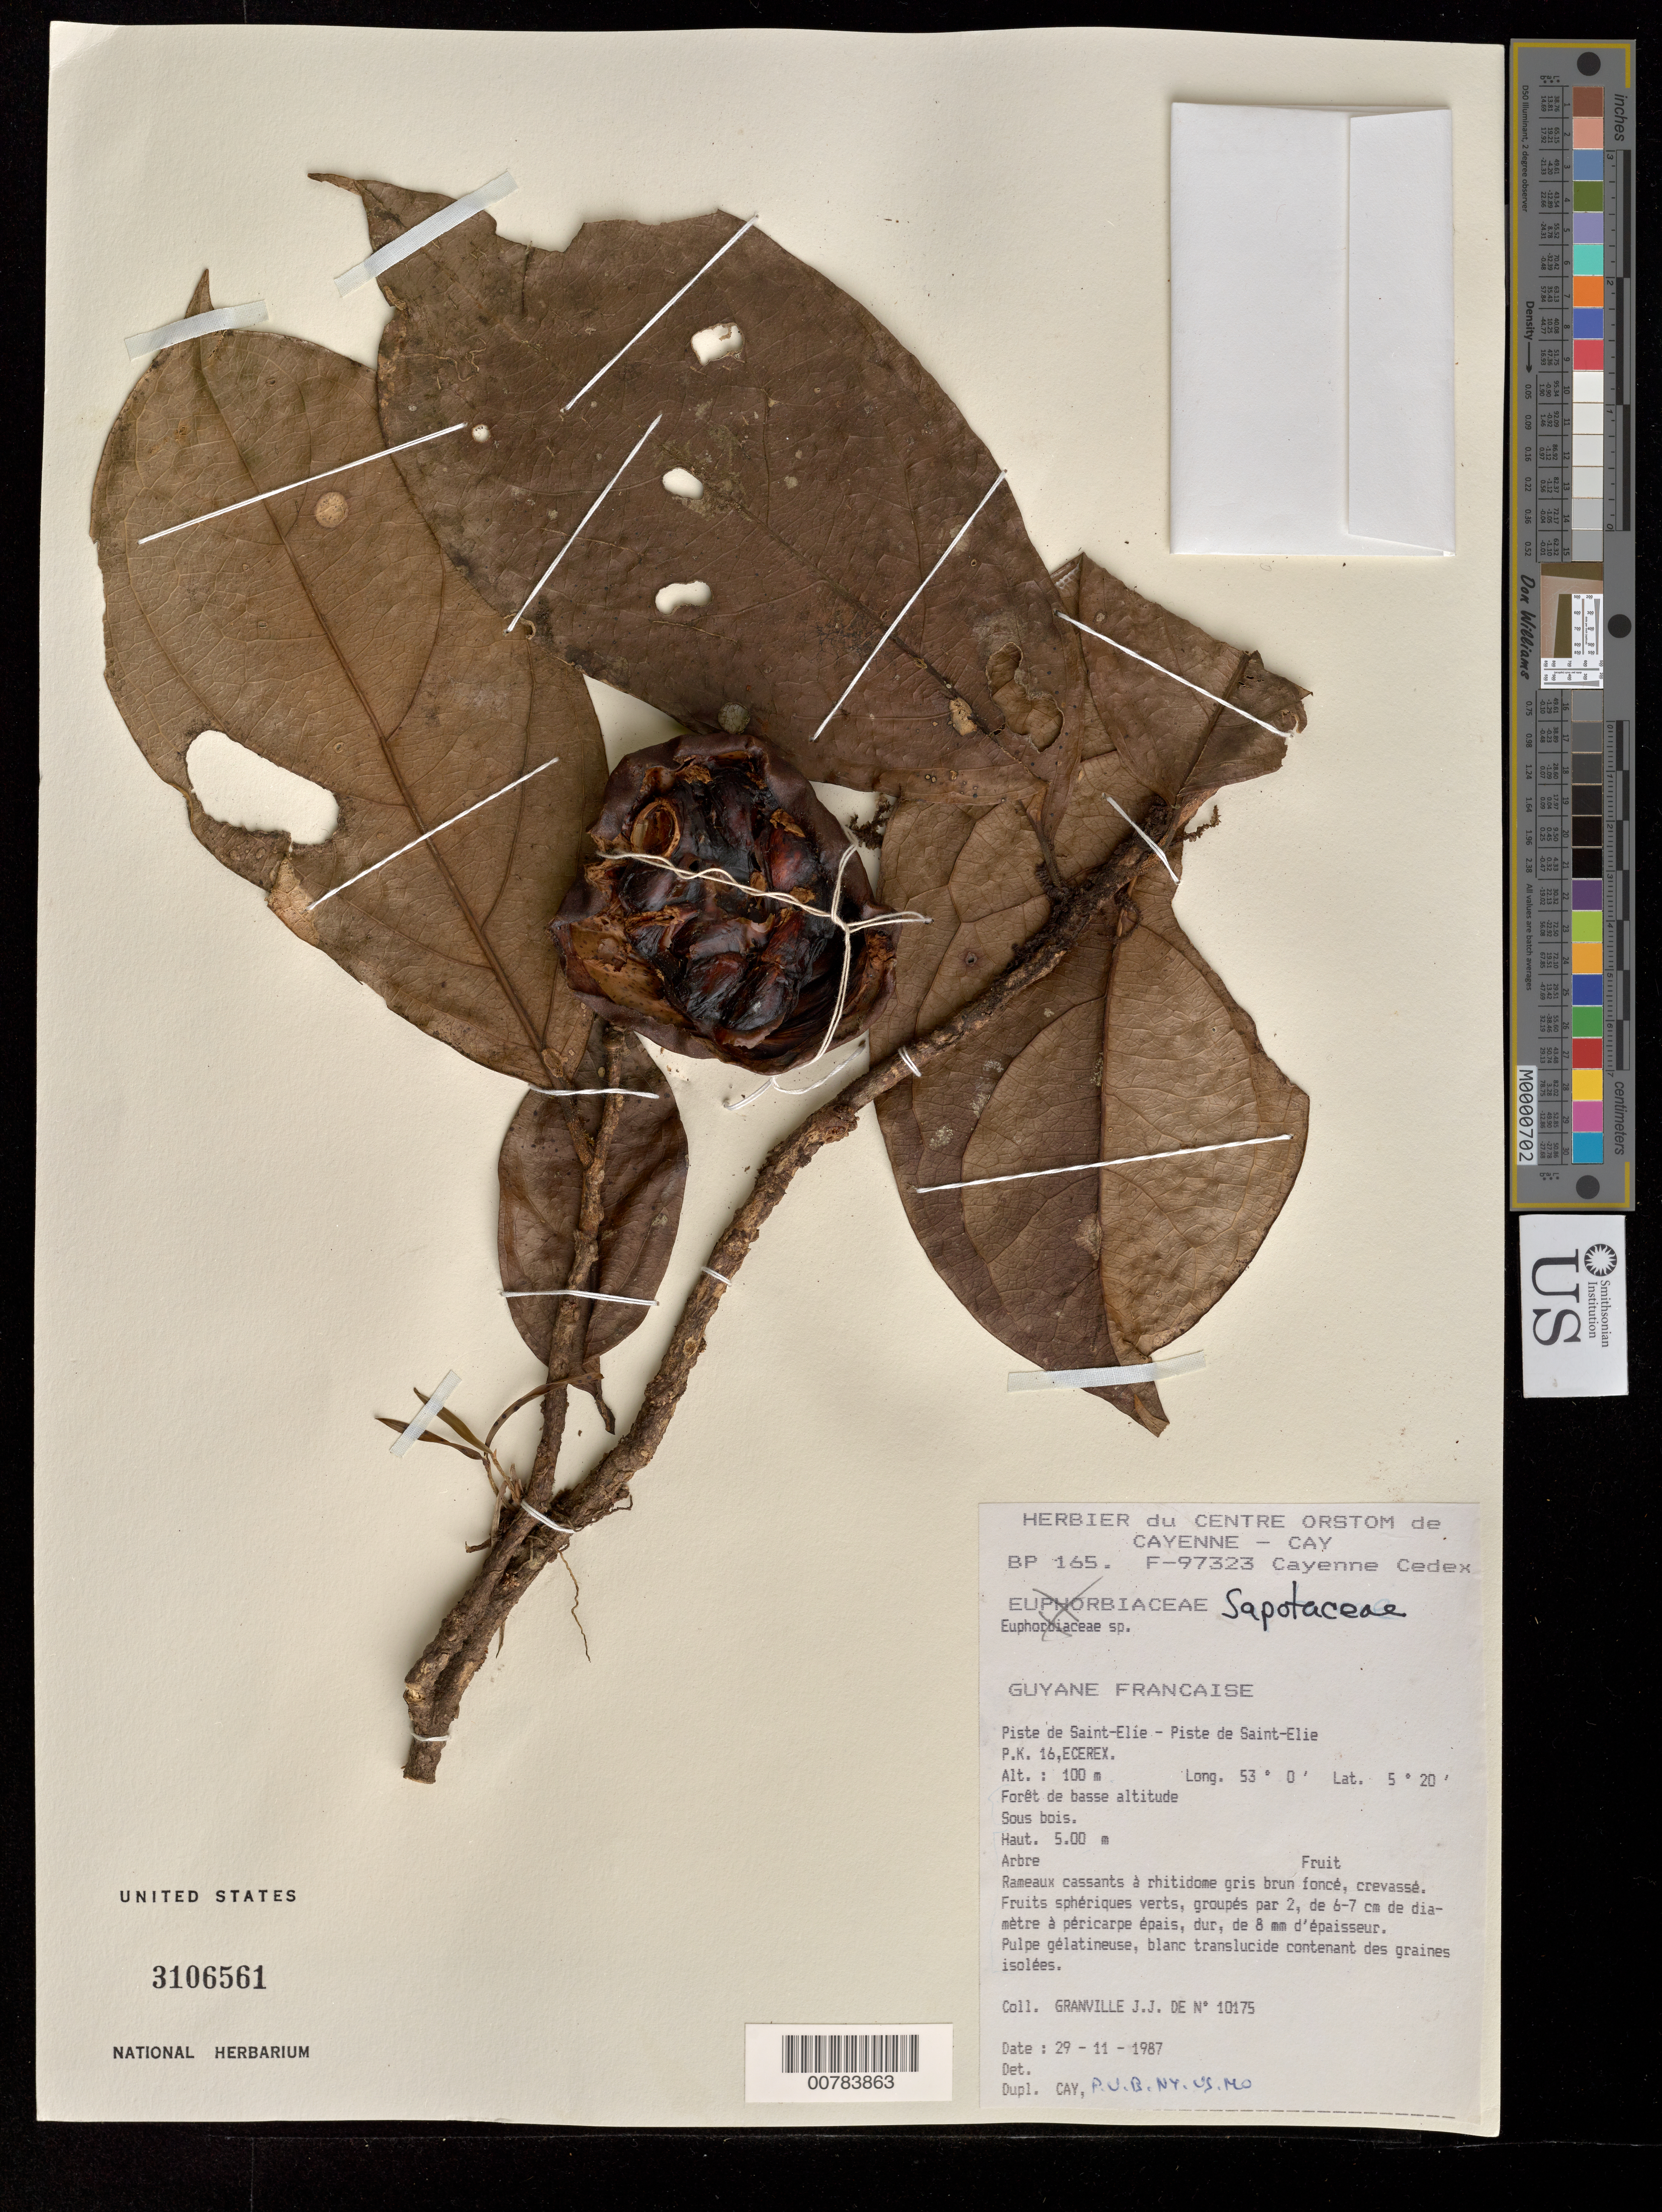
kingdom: Plantae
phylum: Tracheophyta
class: Magnoliopsida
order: Ericales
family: Sapotaceae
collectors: J.-J. de Granville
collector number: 10175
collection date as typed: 29-Nov-87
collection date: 1987-11-29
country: French Guiana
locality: Piste de Saint-Elie, PK. 16, ECERX.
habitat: Forêt de basse altitude. Sous bois. Haut. 5.00 m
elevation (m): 100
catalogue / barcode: US 3106561